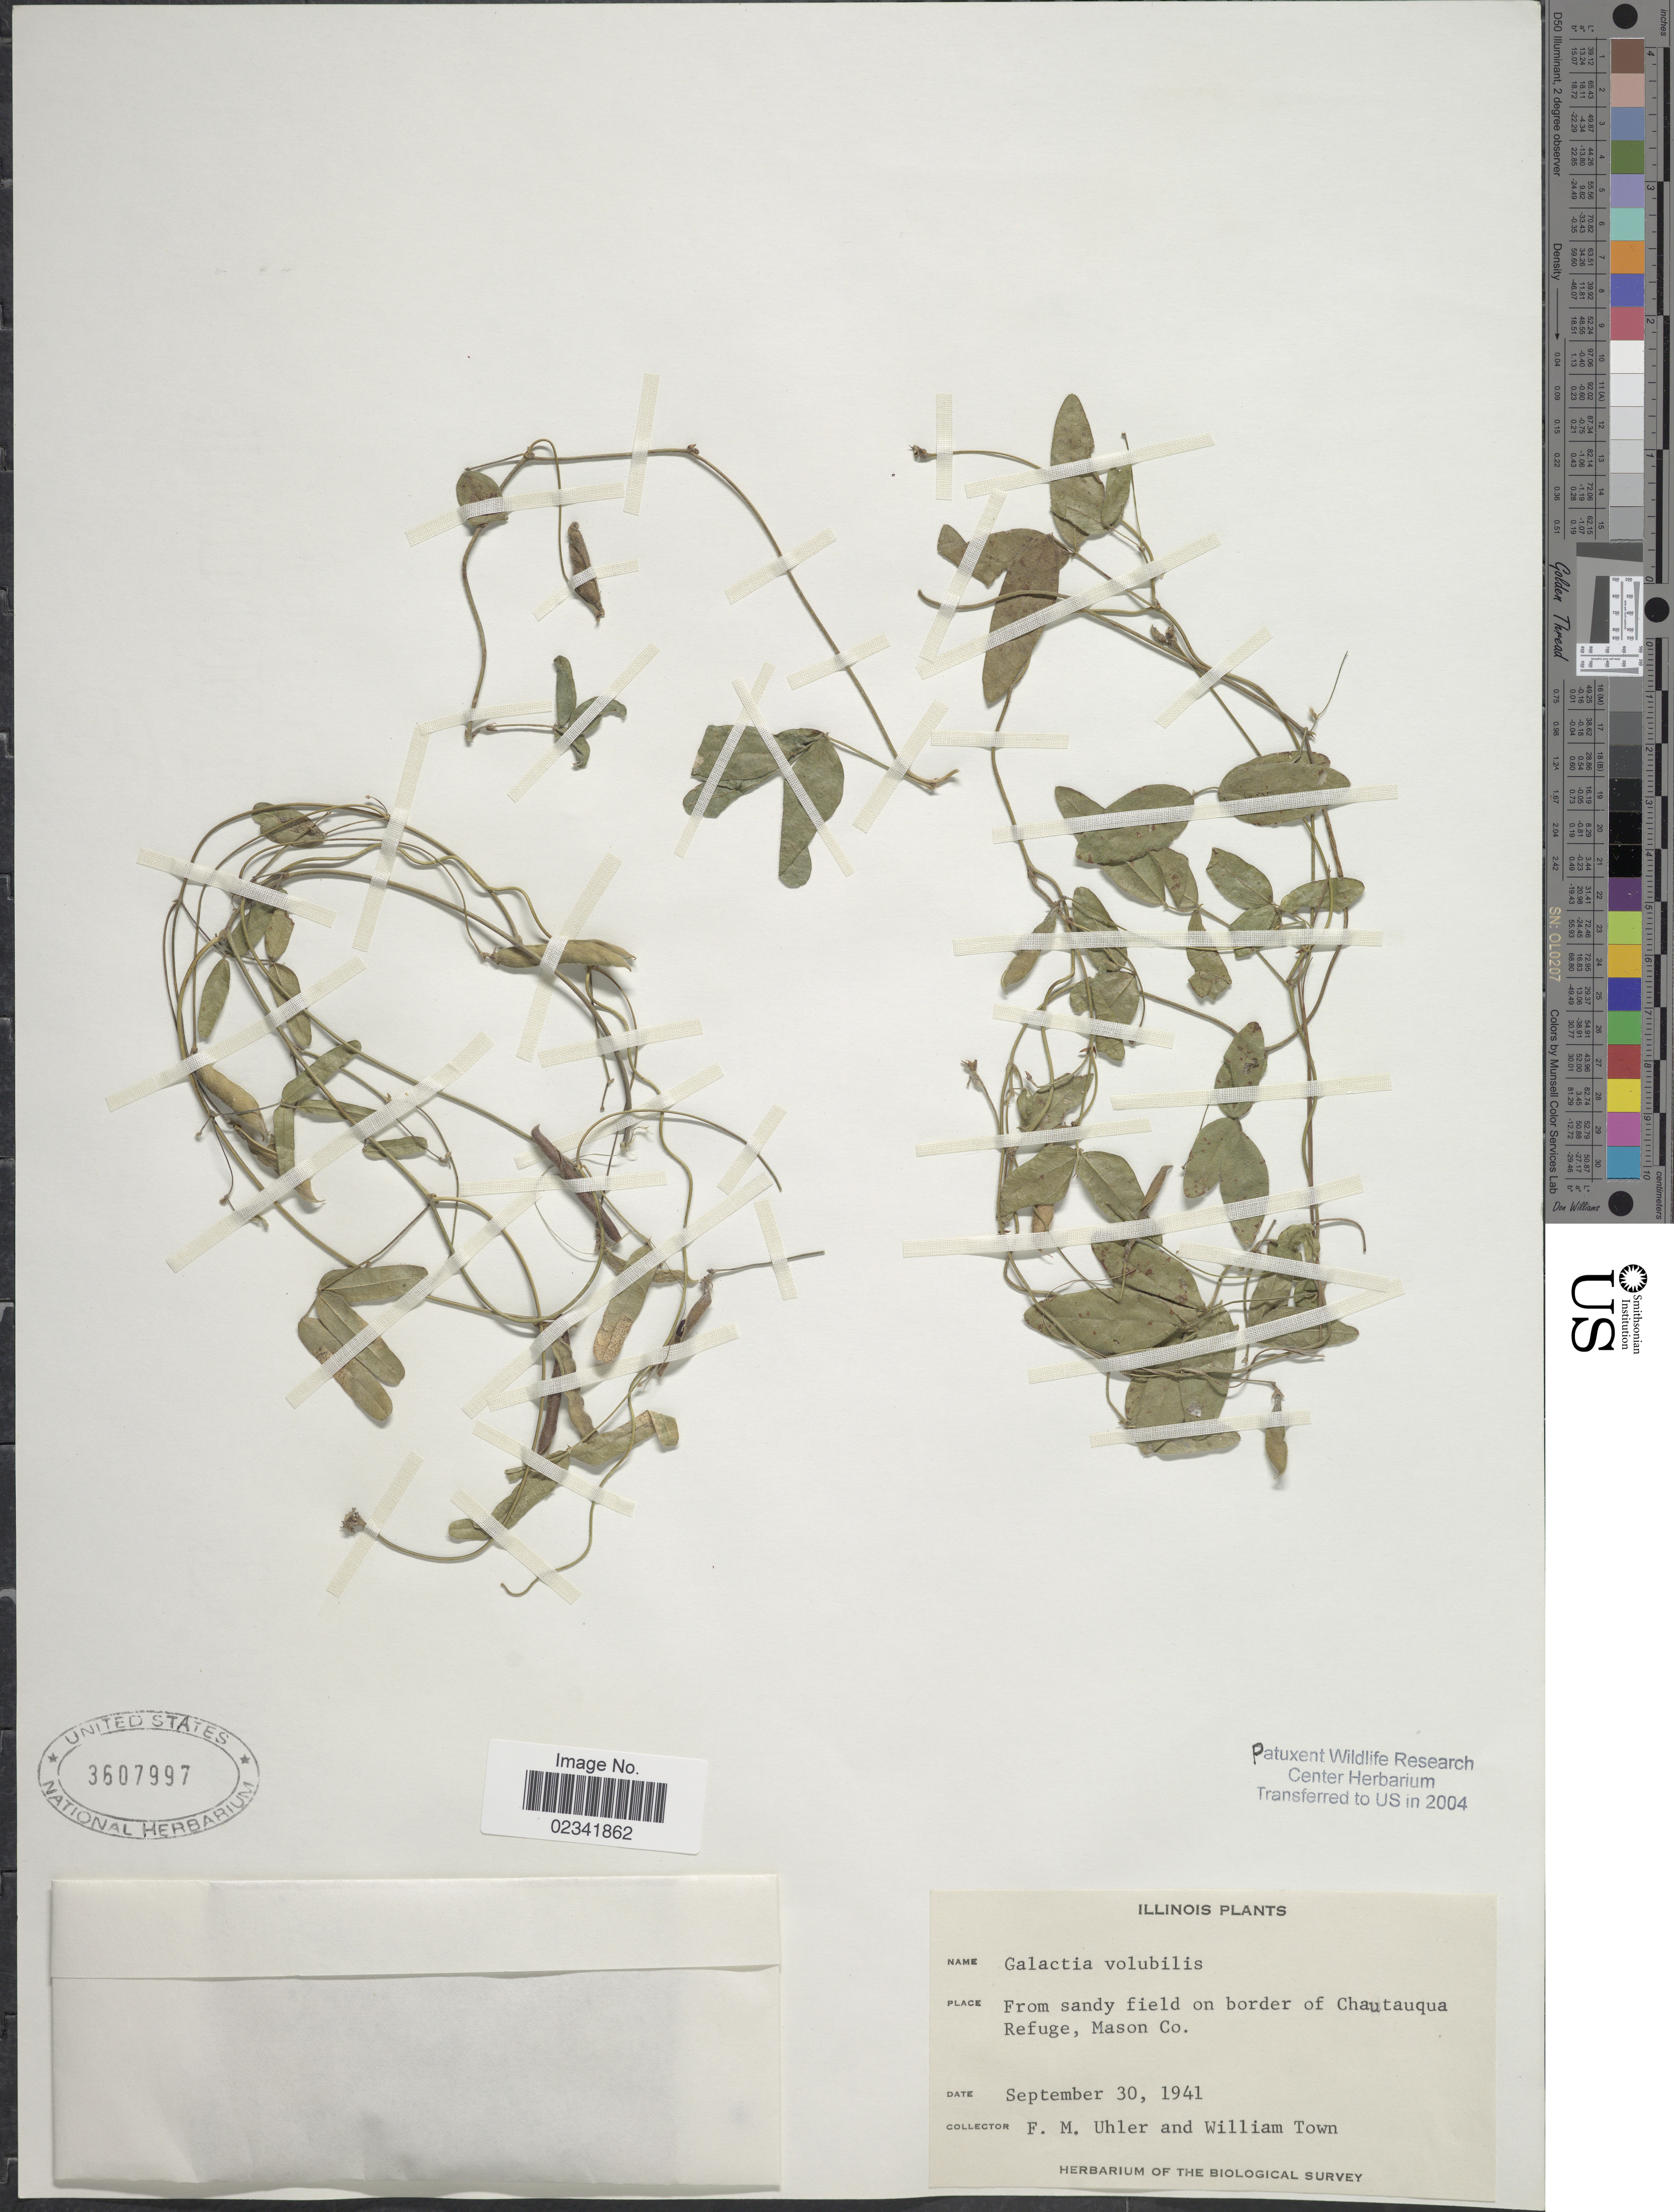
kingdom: Plantae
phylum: Tracheophyta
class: Magnoliopsida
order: Fabales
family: Fabaceae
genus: Galactia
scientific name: Galactia volubilis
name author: (L.) Britton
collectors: F. M. Uhler & W. Town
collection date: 1941-09-30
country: United States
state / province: Illinois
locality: From sandy field on border of Chautauqus Refuge, Mason Co.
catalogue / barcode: US 3607997